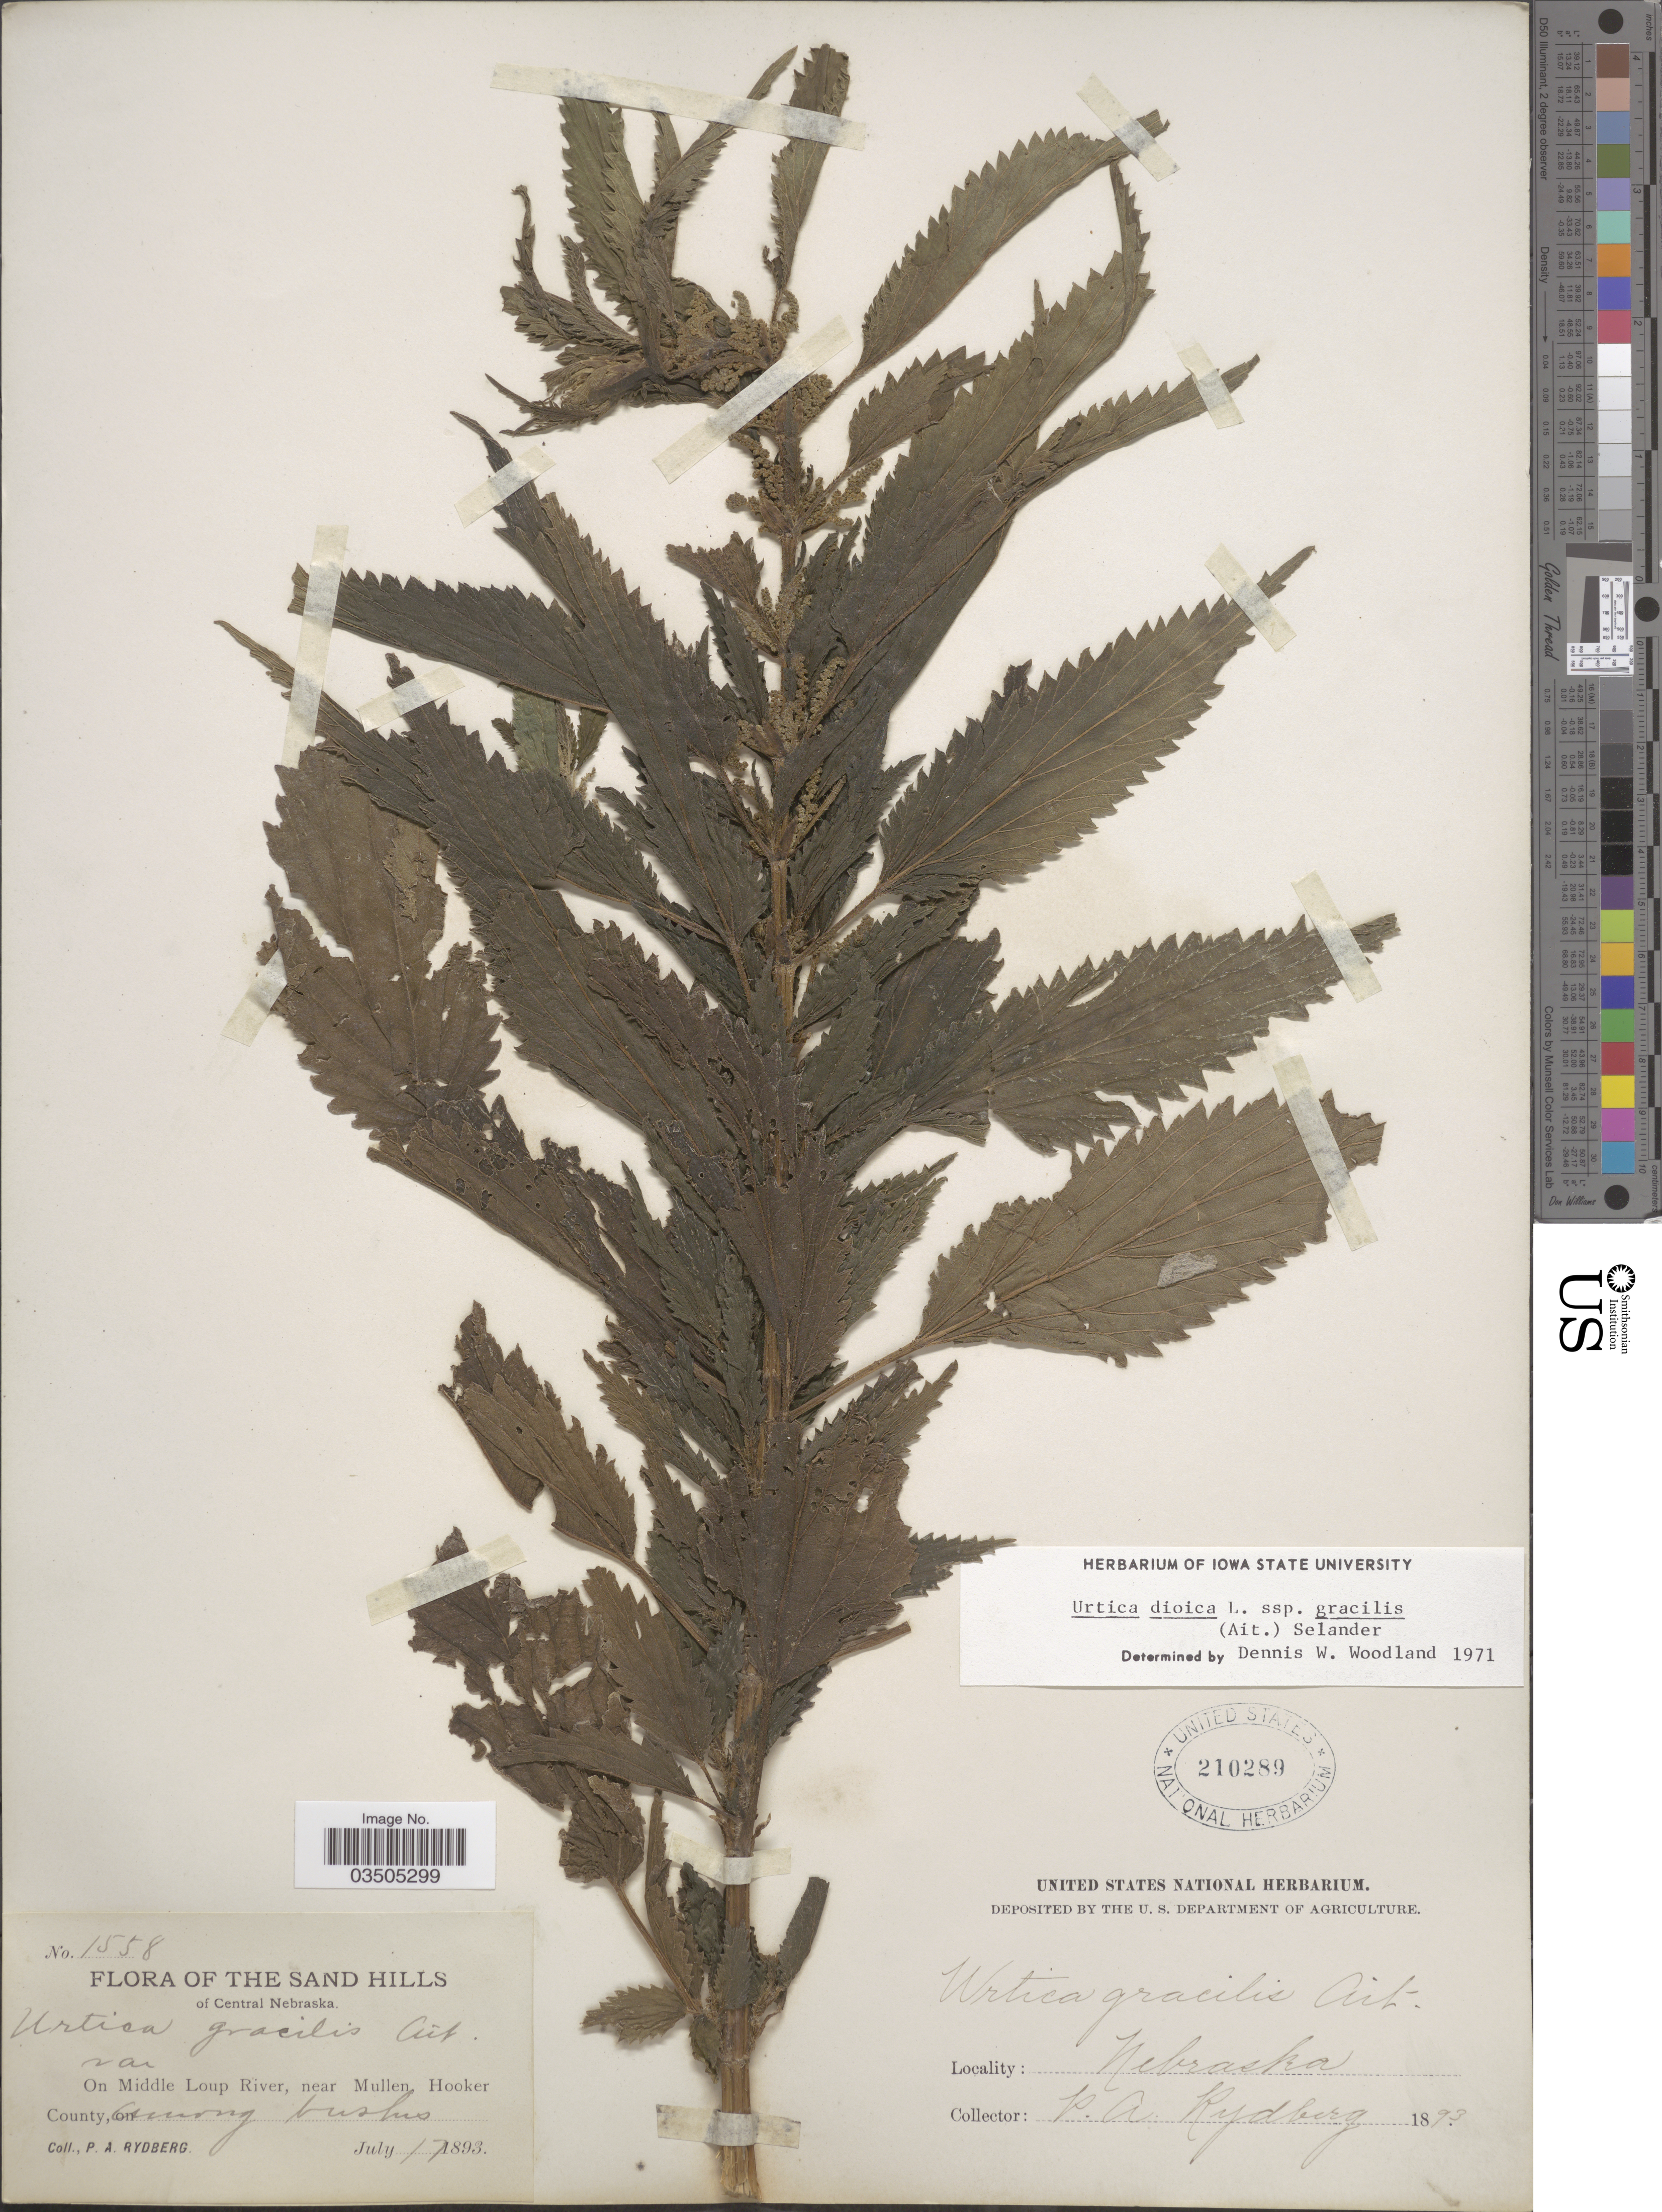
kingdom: Plantae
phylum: Tracheophyta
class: Magnoliopsida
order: Rosales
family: Urticaceae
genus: Urtica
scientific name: Urtica dioica subsp. gracilis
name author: L.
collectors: P. A. Rydberg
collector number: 1558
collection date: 1893-07-17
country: United States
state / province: Nebraska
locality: The Sand Hills of Central Nebraska. On Middle Loup River, near Mullen, Hooker County.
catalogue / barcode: US 210289